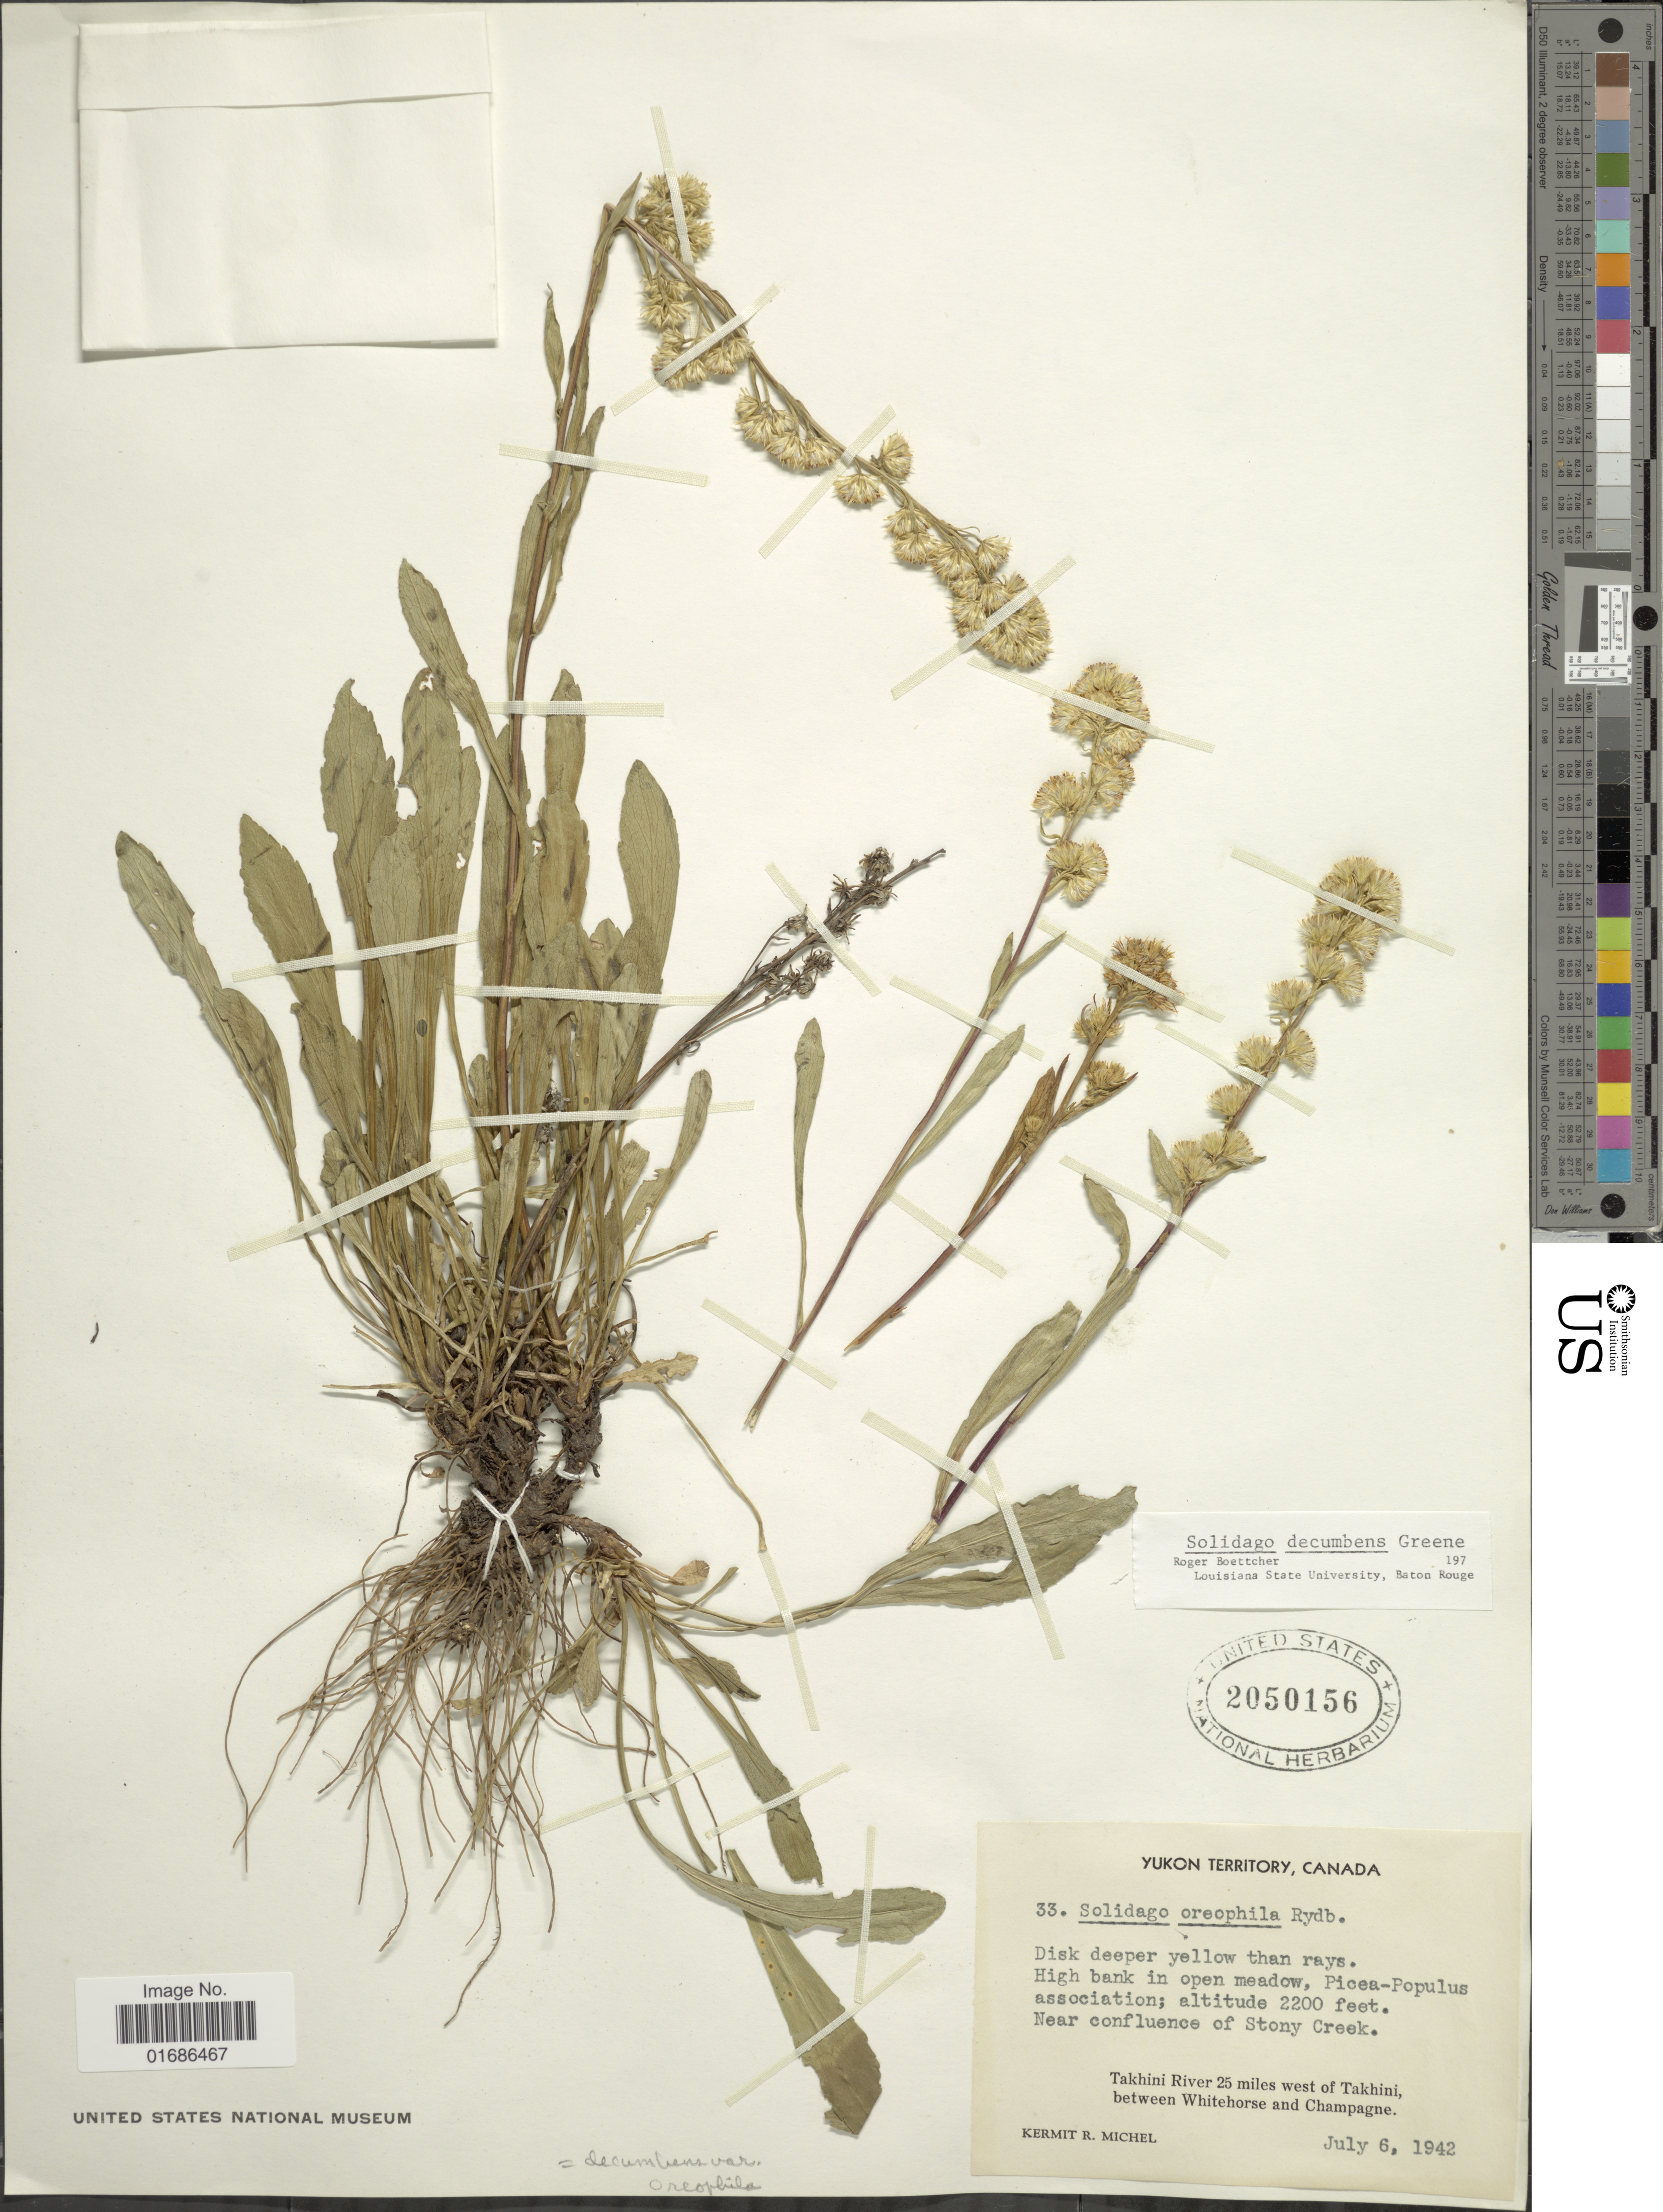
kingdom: Plantae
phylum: Tracheophyta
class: Magnoliopsida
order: Asterales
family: Asteraceae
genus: Solidago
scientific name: Solidago decumbens var. oreophila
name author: (Rydb.) Fernald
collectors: K. Michel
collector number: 33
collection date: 1942-07-06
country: Canada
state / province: Yukon Territory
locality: High bank in open meadow, Near confleunce of Stony Creek, Takhini River 25 miles west of Takhini, between Whitehorse and Champagne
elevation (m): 671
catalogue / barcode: US 2050156